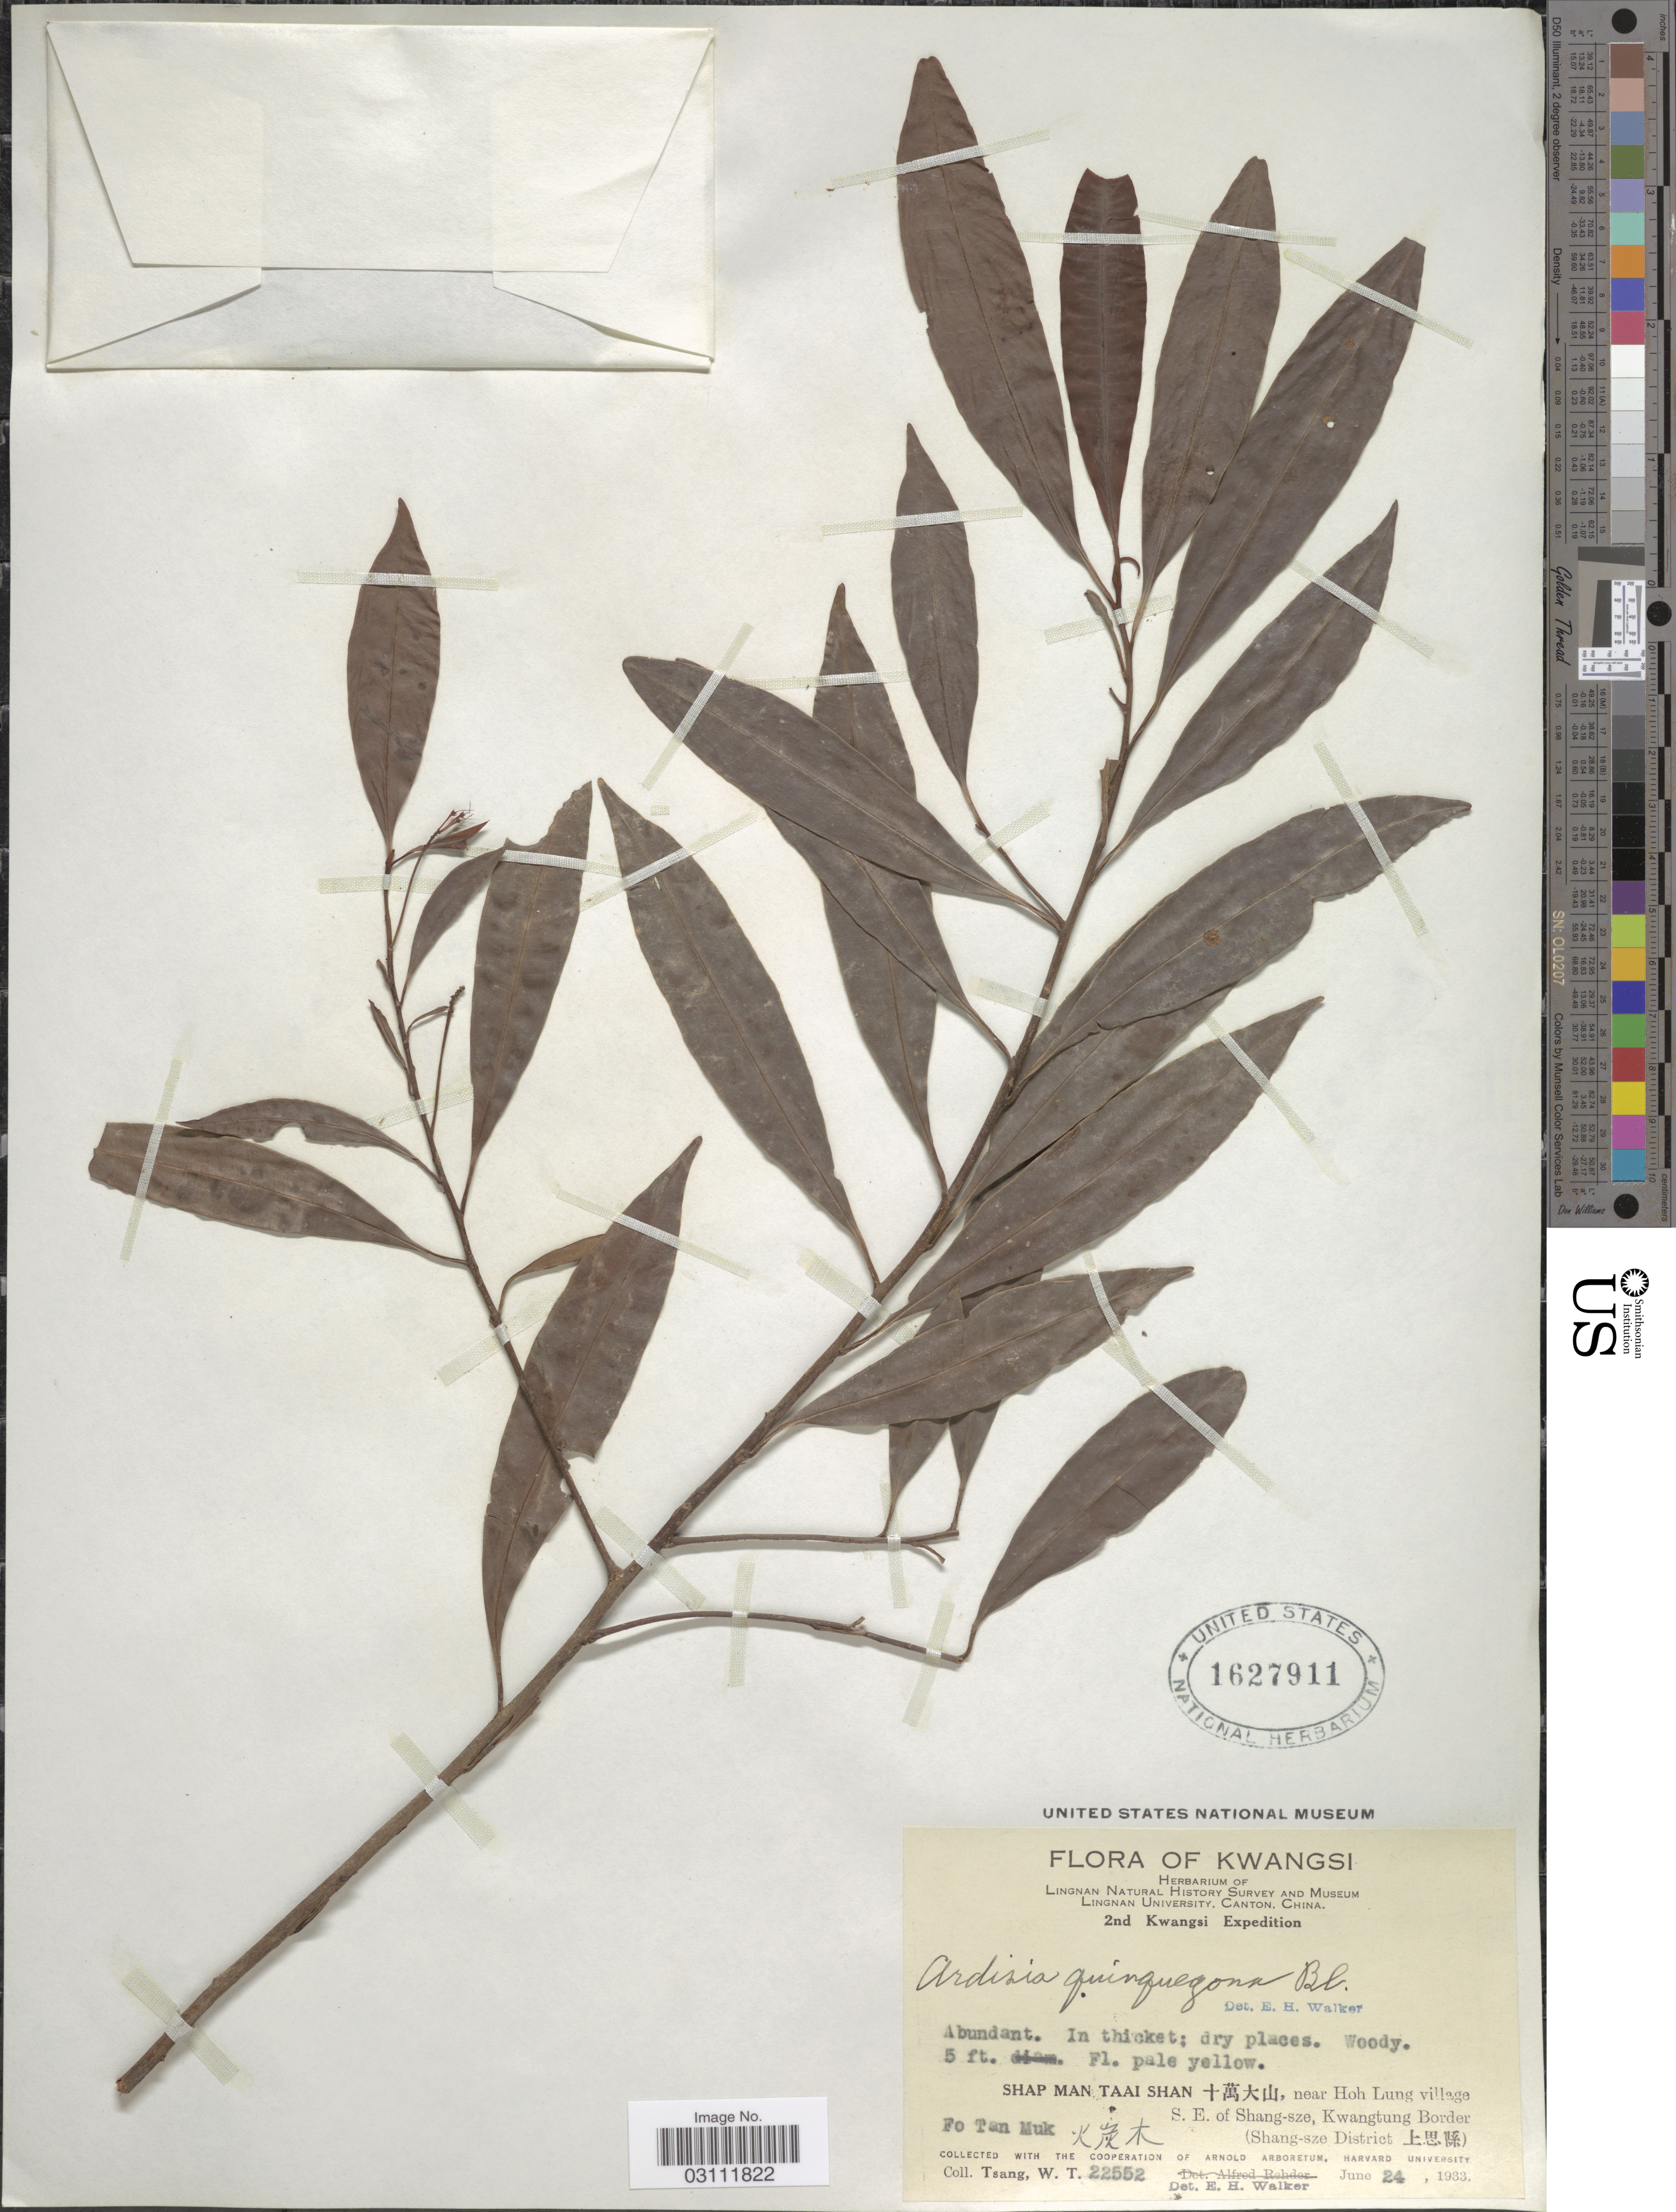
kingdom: Plantae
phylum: Tracheophyta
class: Magnoliopsida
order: Ericales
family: Primulaceae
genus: Ardisia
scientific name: Ardisia quinquegona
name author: Blume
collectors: W. T. Tsang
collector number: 22552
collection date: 1933-06-24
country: China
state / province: Guangxi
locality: Kwangsi. Shap Man Taai Shan, near Hoh Lung village S.E. of Shang-sze, Kwangtung Border (Shang-sze District). Fo Tan Muk.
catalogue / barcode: US 1627911